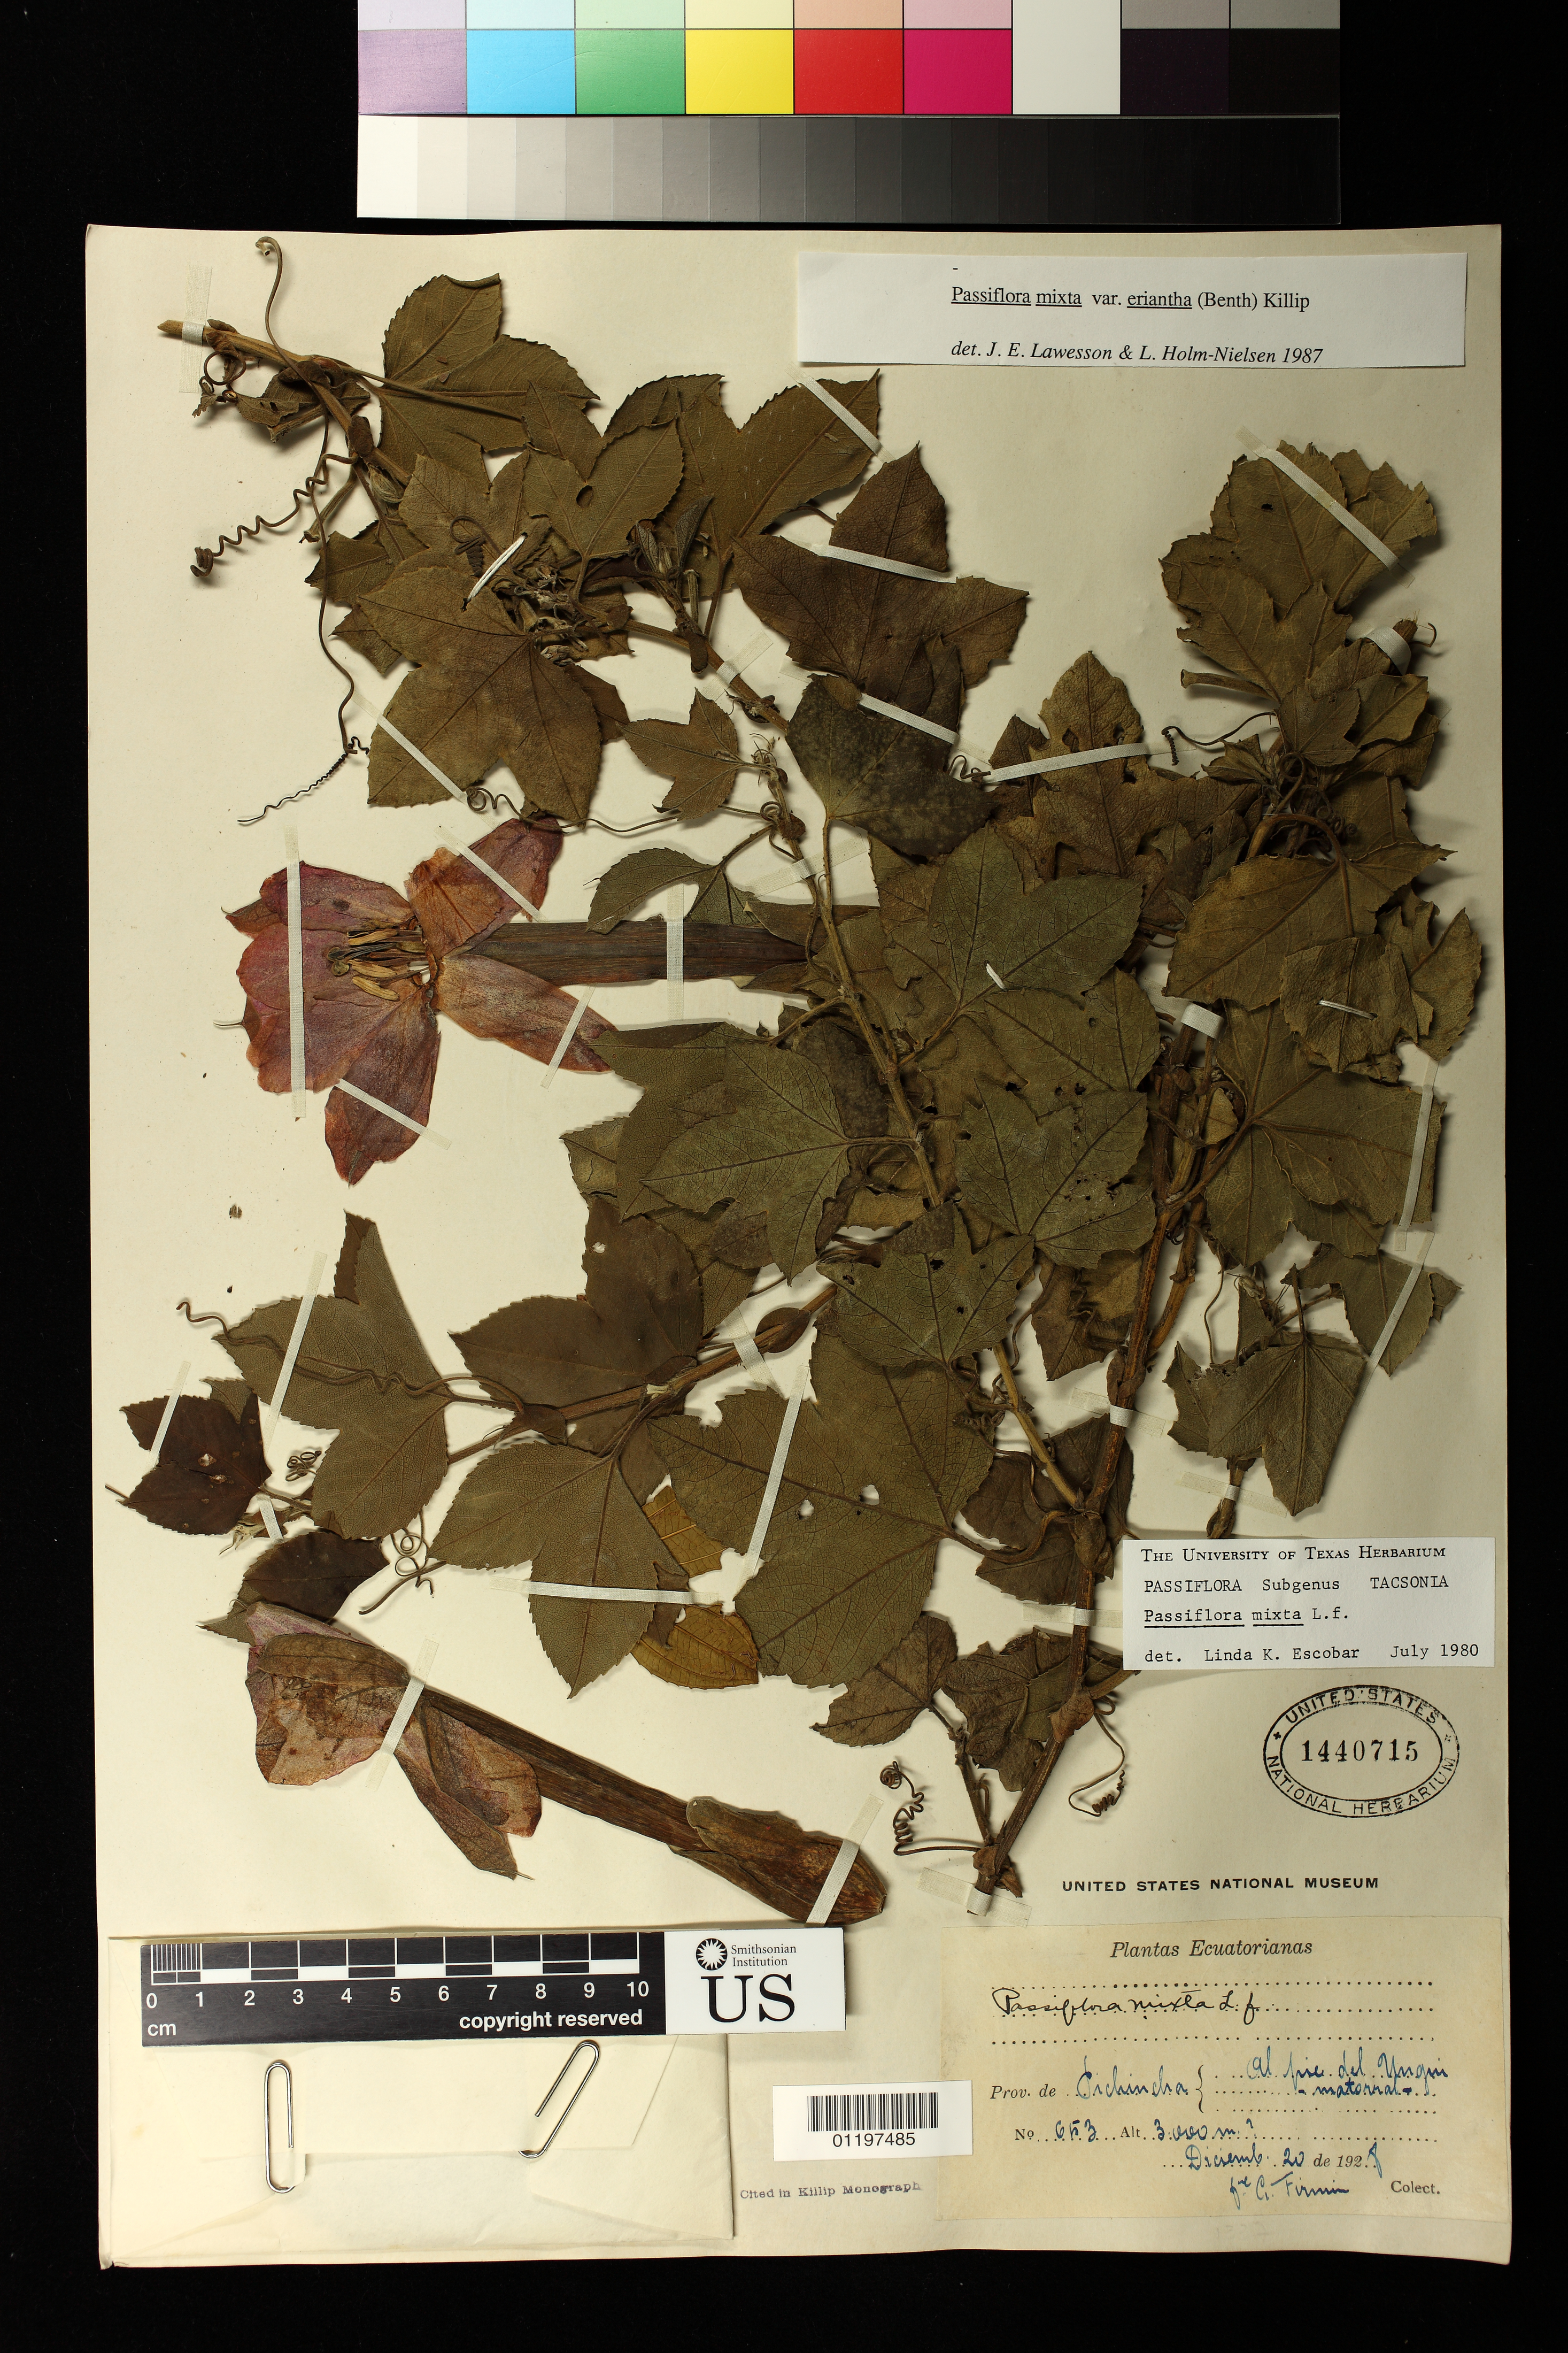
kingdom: Plantae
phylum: Tracheophyta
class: Magnoliopsida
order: Malpighiales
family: Passifloraceae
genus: Passiflora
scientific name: Passiflora eriantha var. mixta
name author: (Benth.) Killip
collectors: C. Firmin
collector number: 653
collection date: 1928-12-20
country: Ecuador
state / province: Pichincha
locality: Al pie del Yugin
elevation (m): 3000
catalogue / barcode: US 1440715